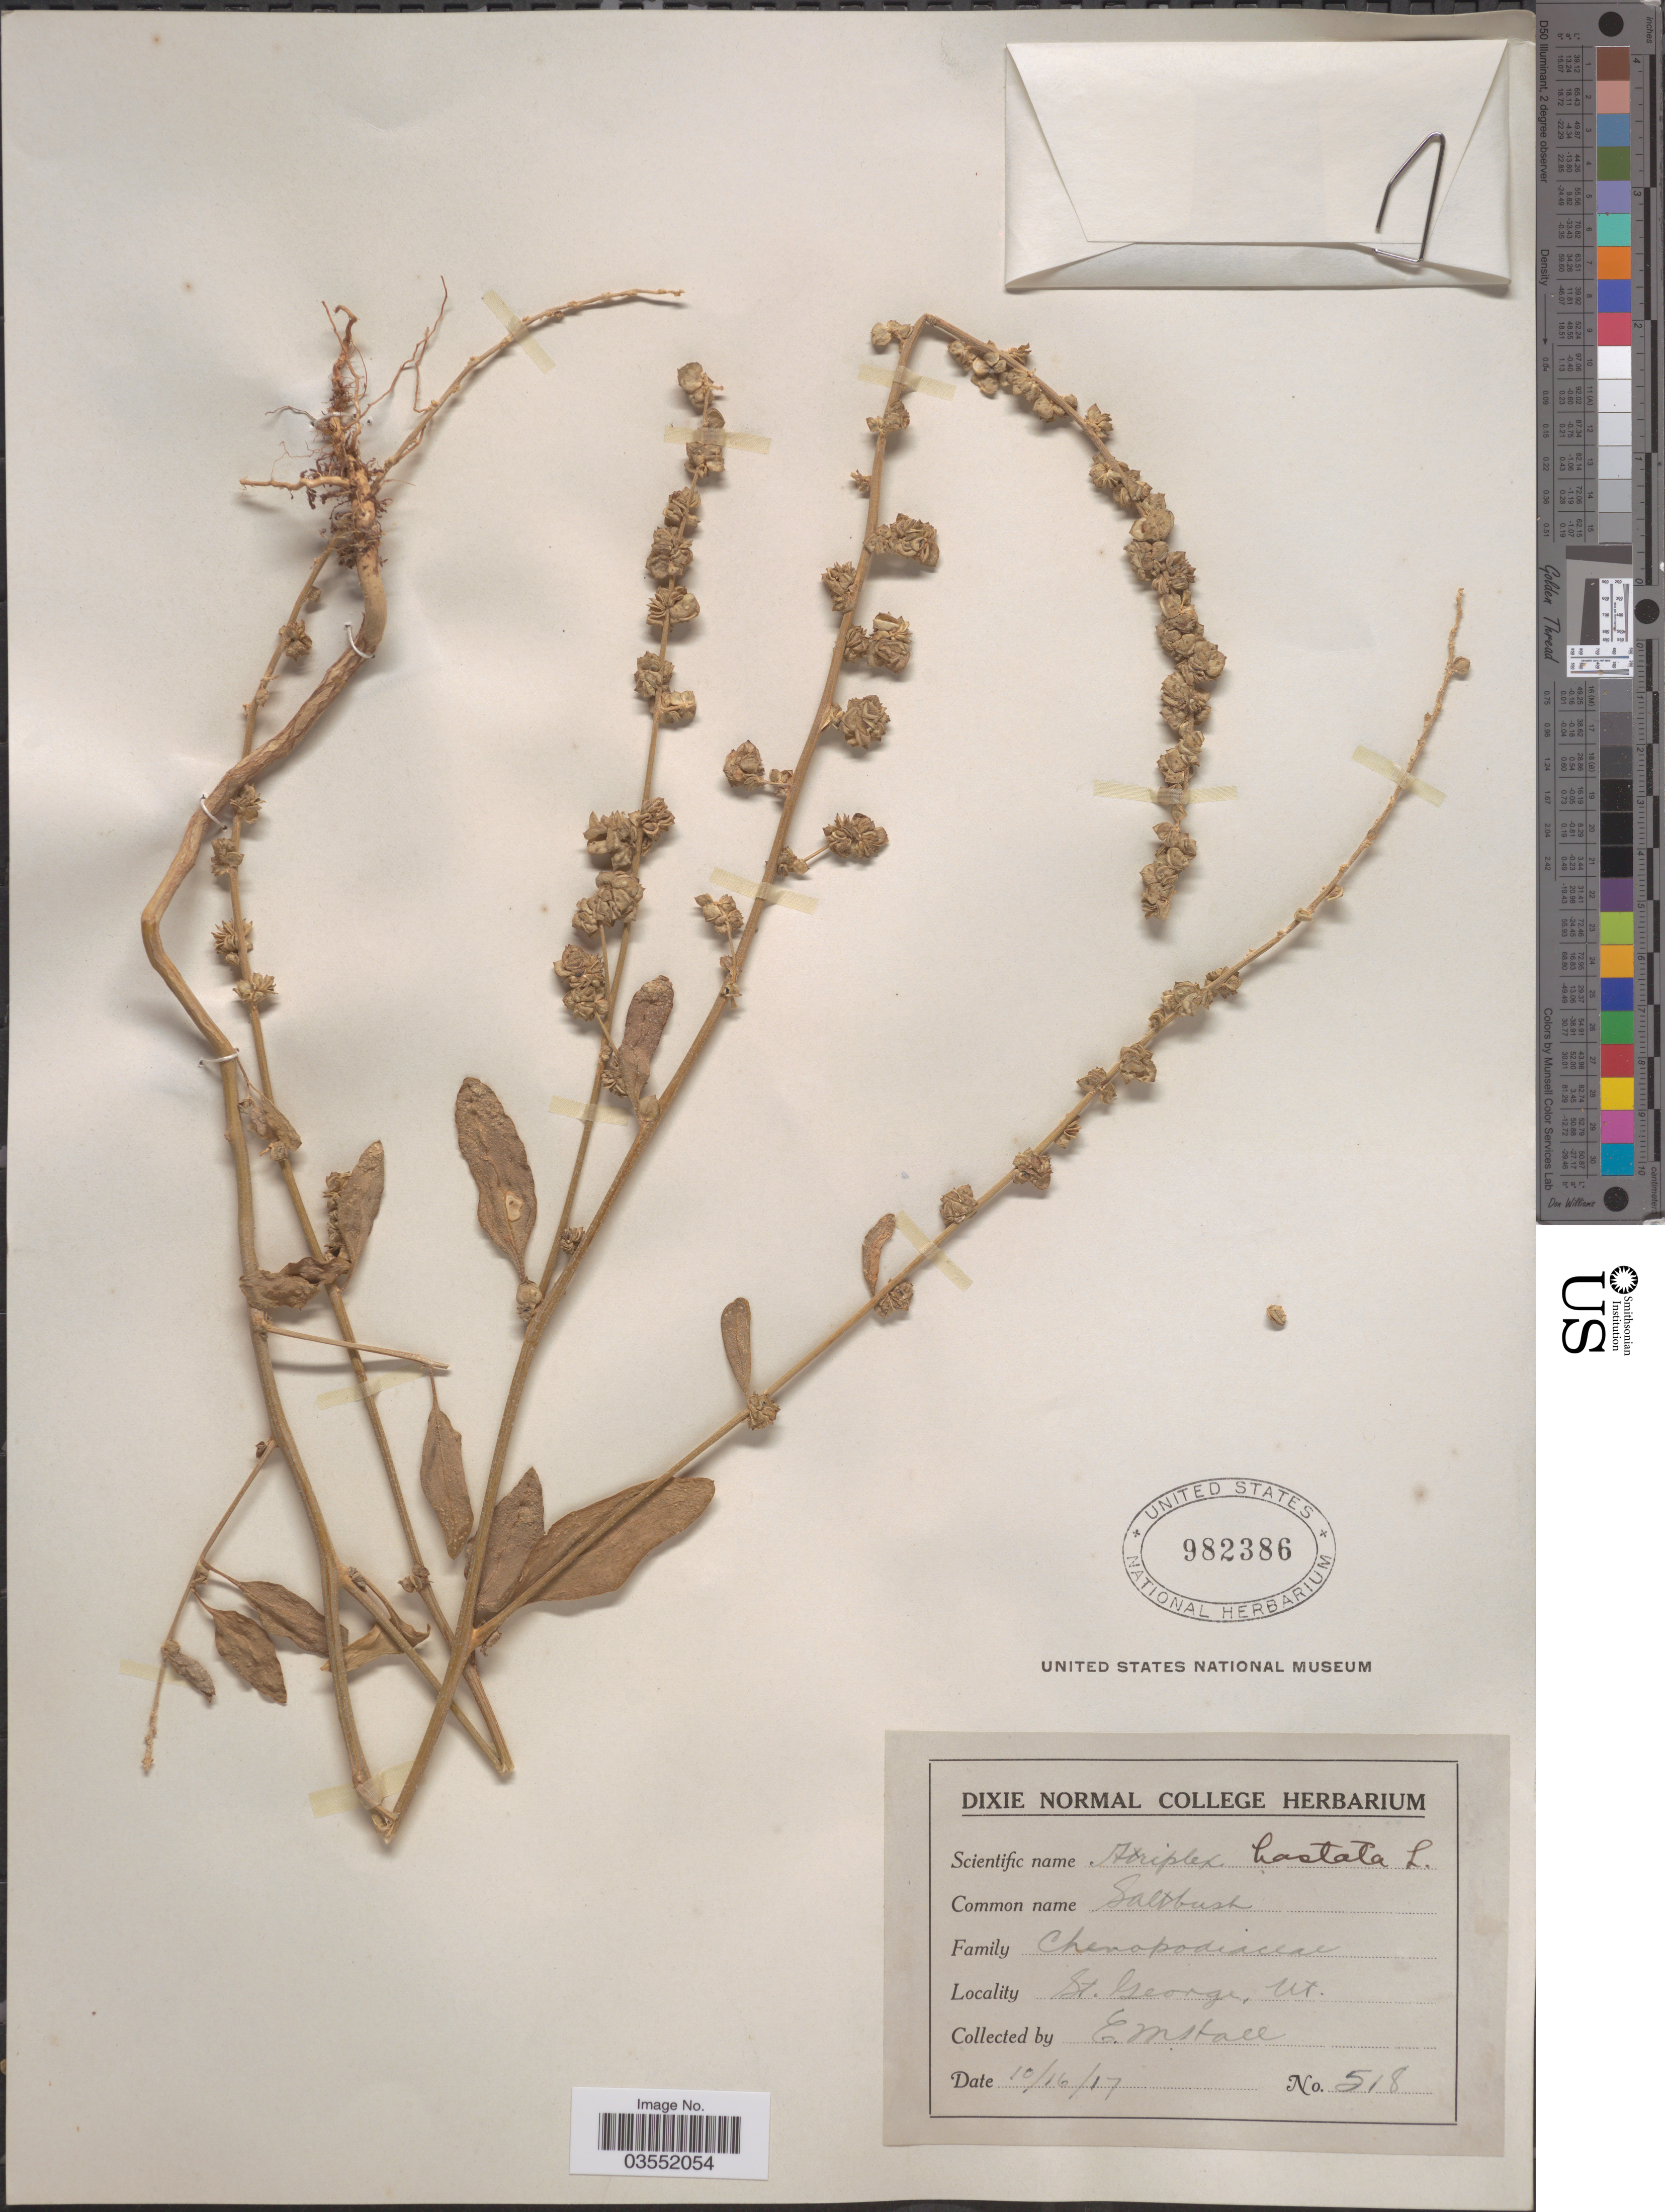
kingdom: Plantae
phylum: Tracheophyta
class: Magnoliopsida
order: Caryophyllales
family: Amaranthaceae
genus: Atriplex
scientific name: Atriplex hastata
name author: L.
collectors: E. Hall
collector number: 518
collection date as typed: Transcribed d/m/y: 16/10/17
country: United States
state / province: Utah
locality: St. George.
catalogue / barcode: US 982386